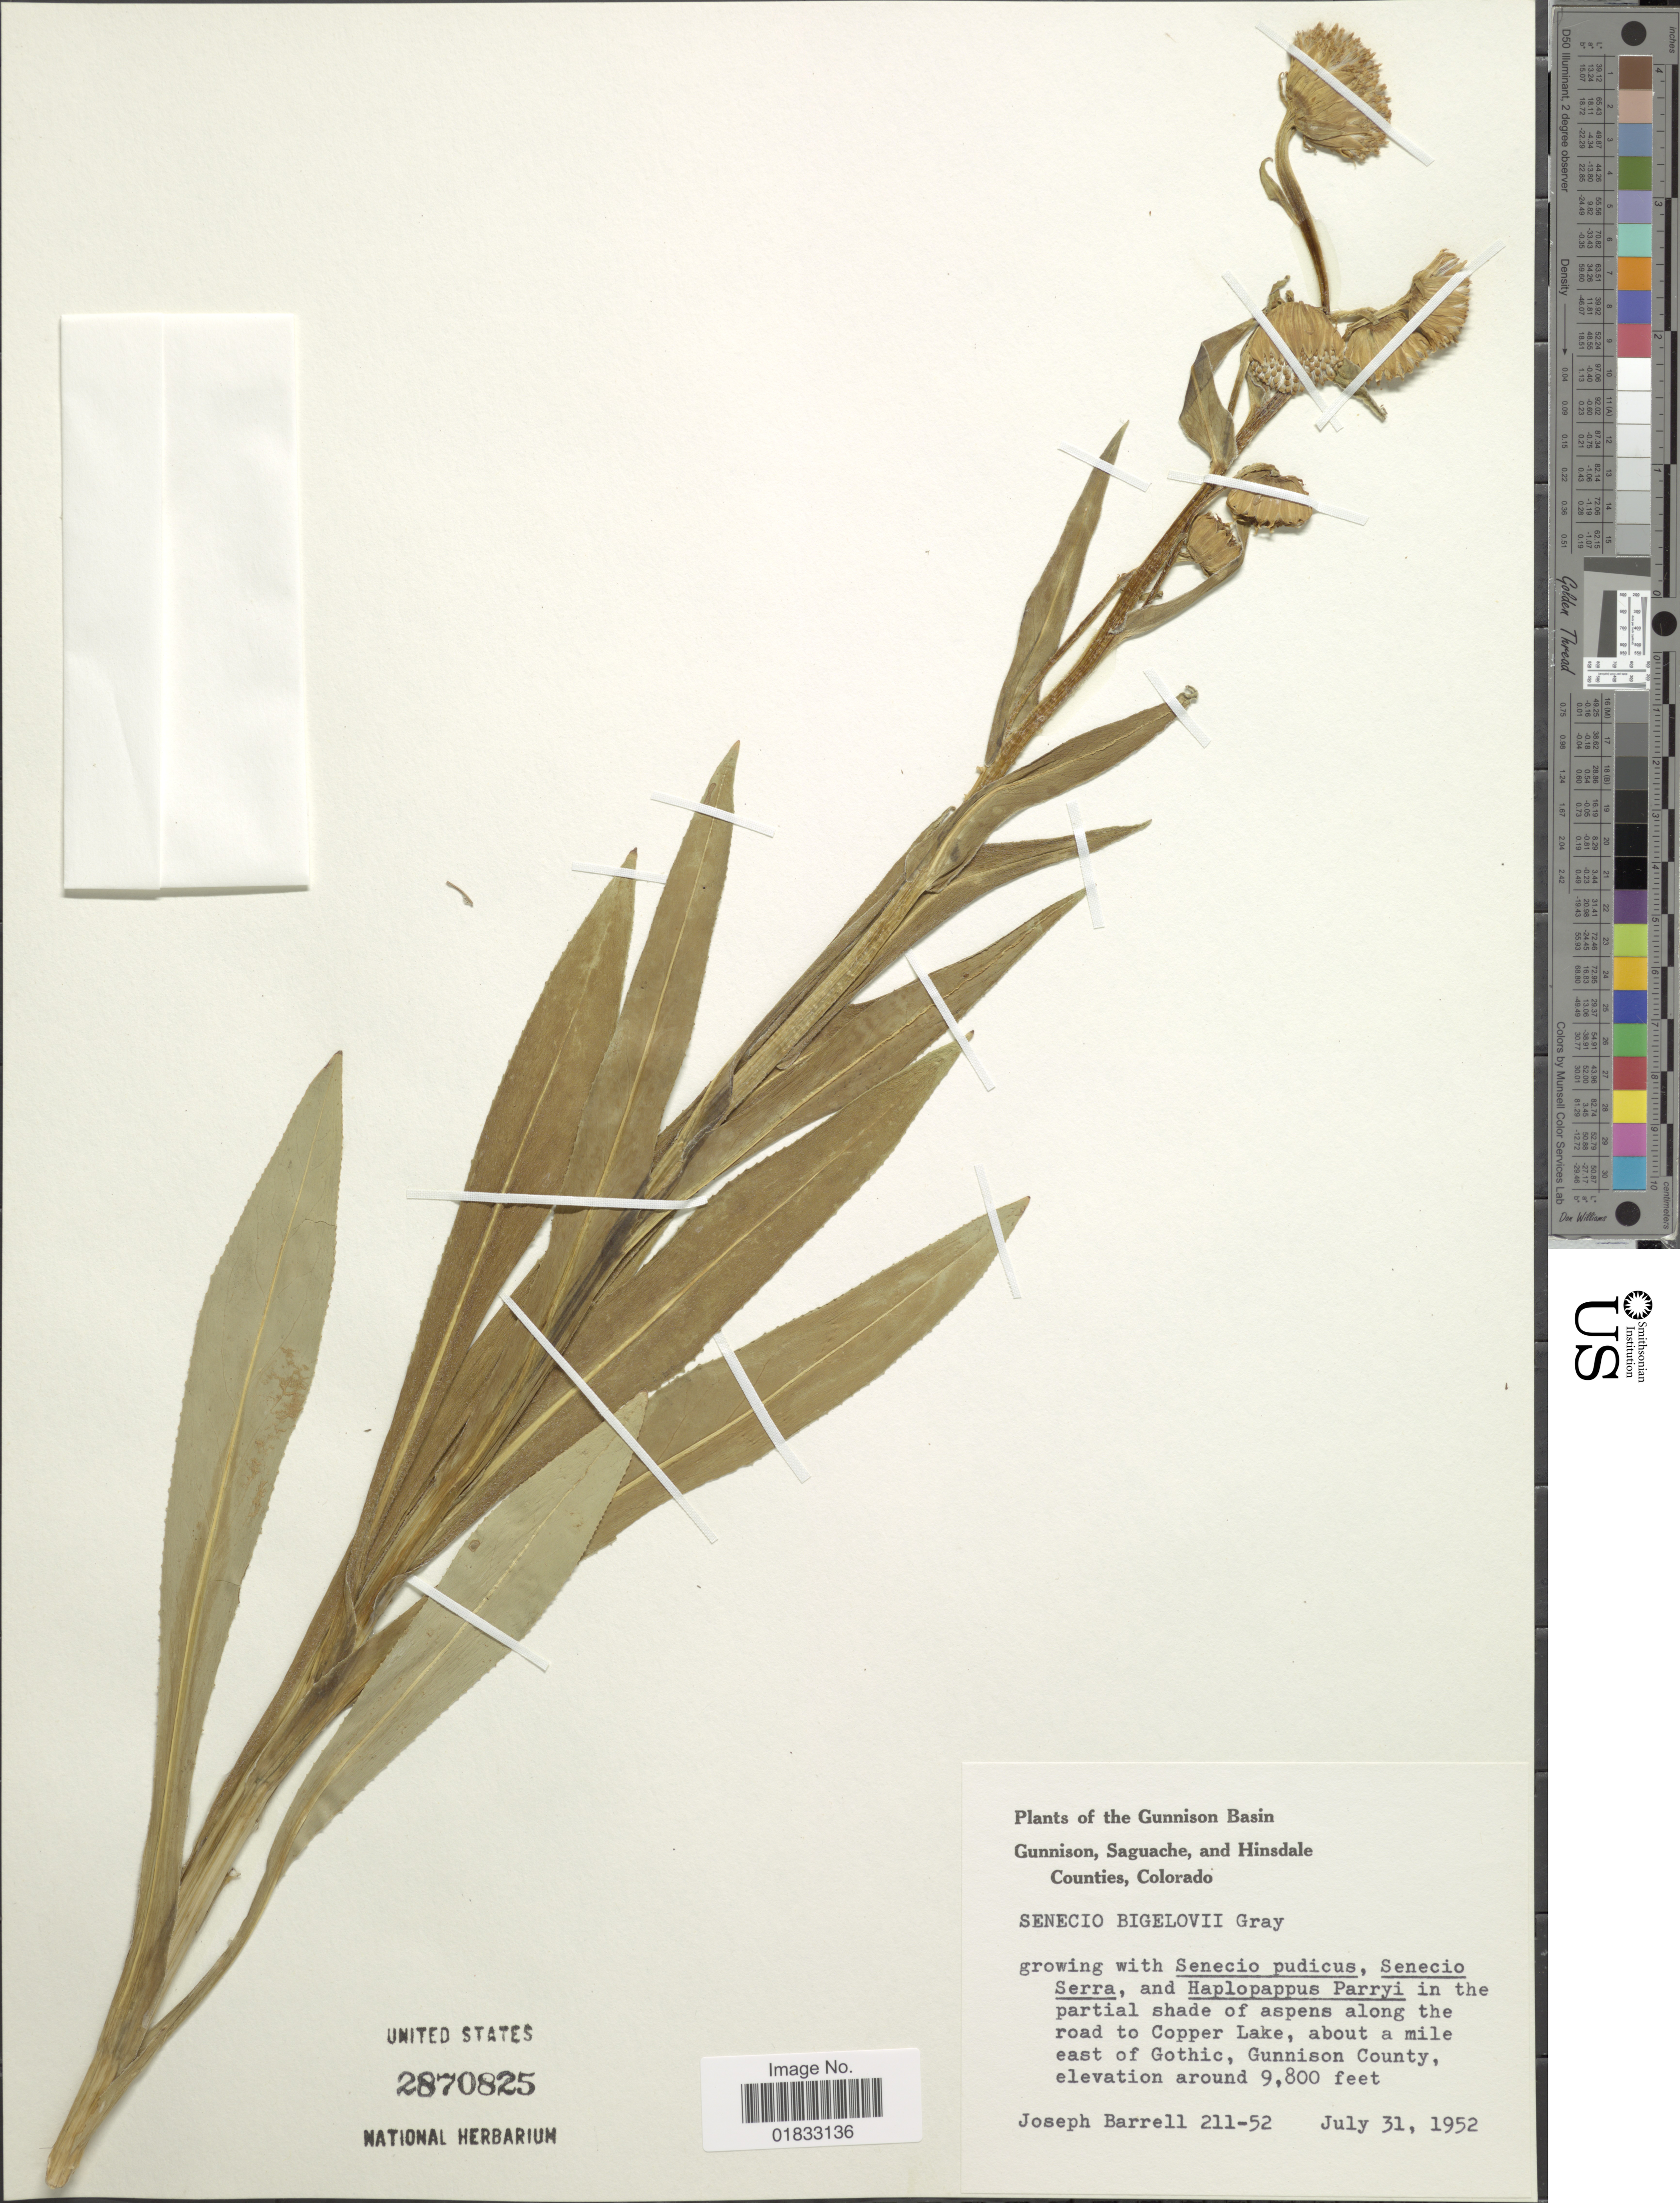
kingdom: Plantae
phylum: Tracheophyta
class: Magnoliopsida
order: Asterales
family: Asteraceae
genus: Senecio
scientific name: Senecio bigelovii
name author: A. Gray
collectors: J. Barrell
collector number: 211-52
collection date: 1952-07-31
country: United States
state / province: Colorado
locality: Gunnison, Saguache, and Hinsdale Counties, along the road to Copper Lake, about a mile east of Gothic, Gunnison County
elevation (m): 2987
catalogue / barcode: US 2870825